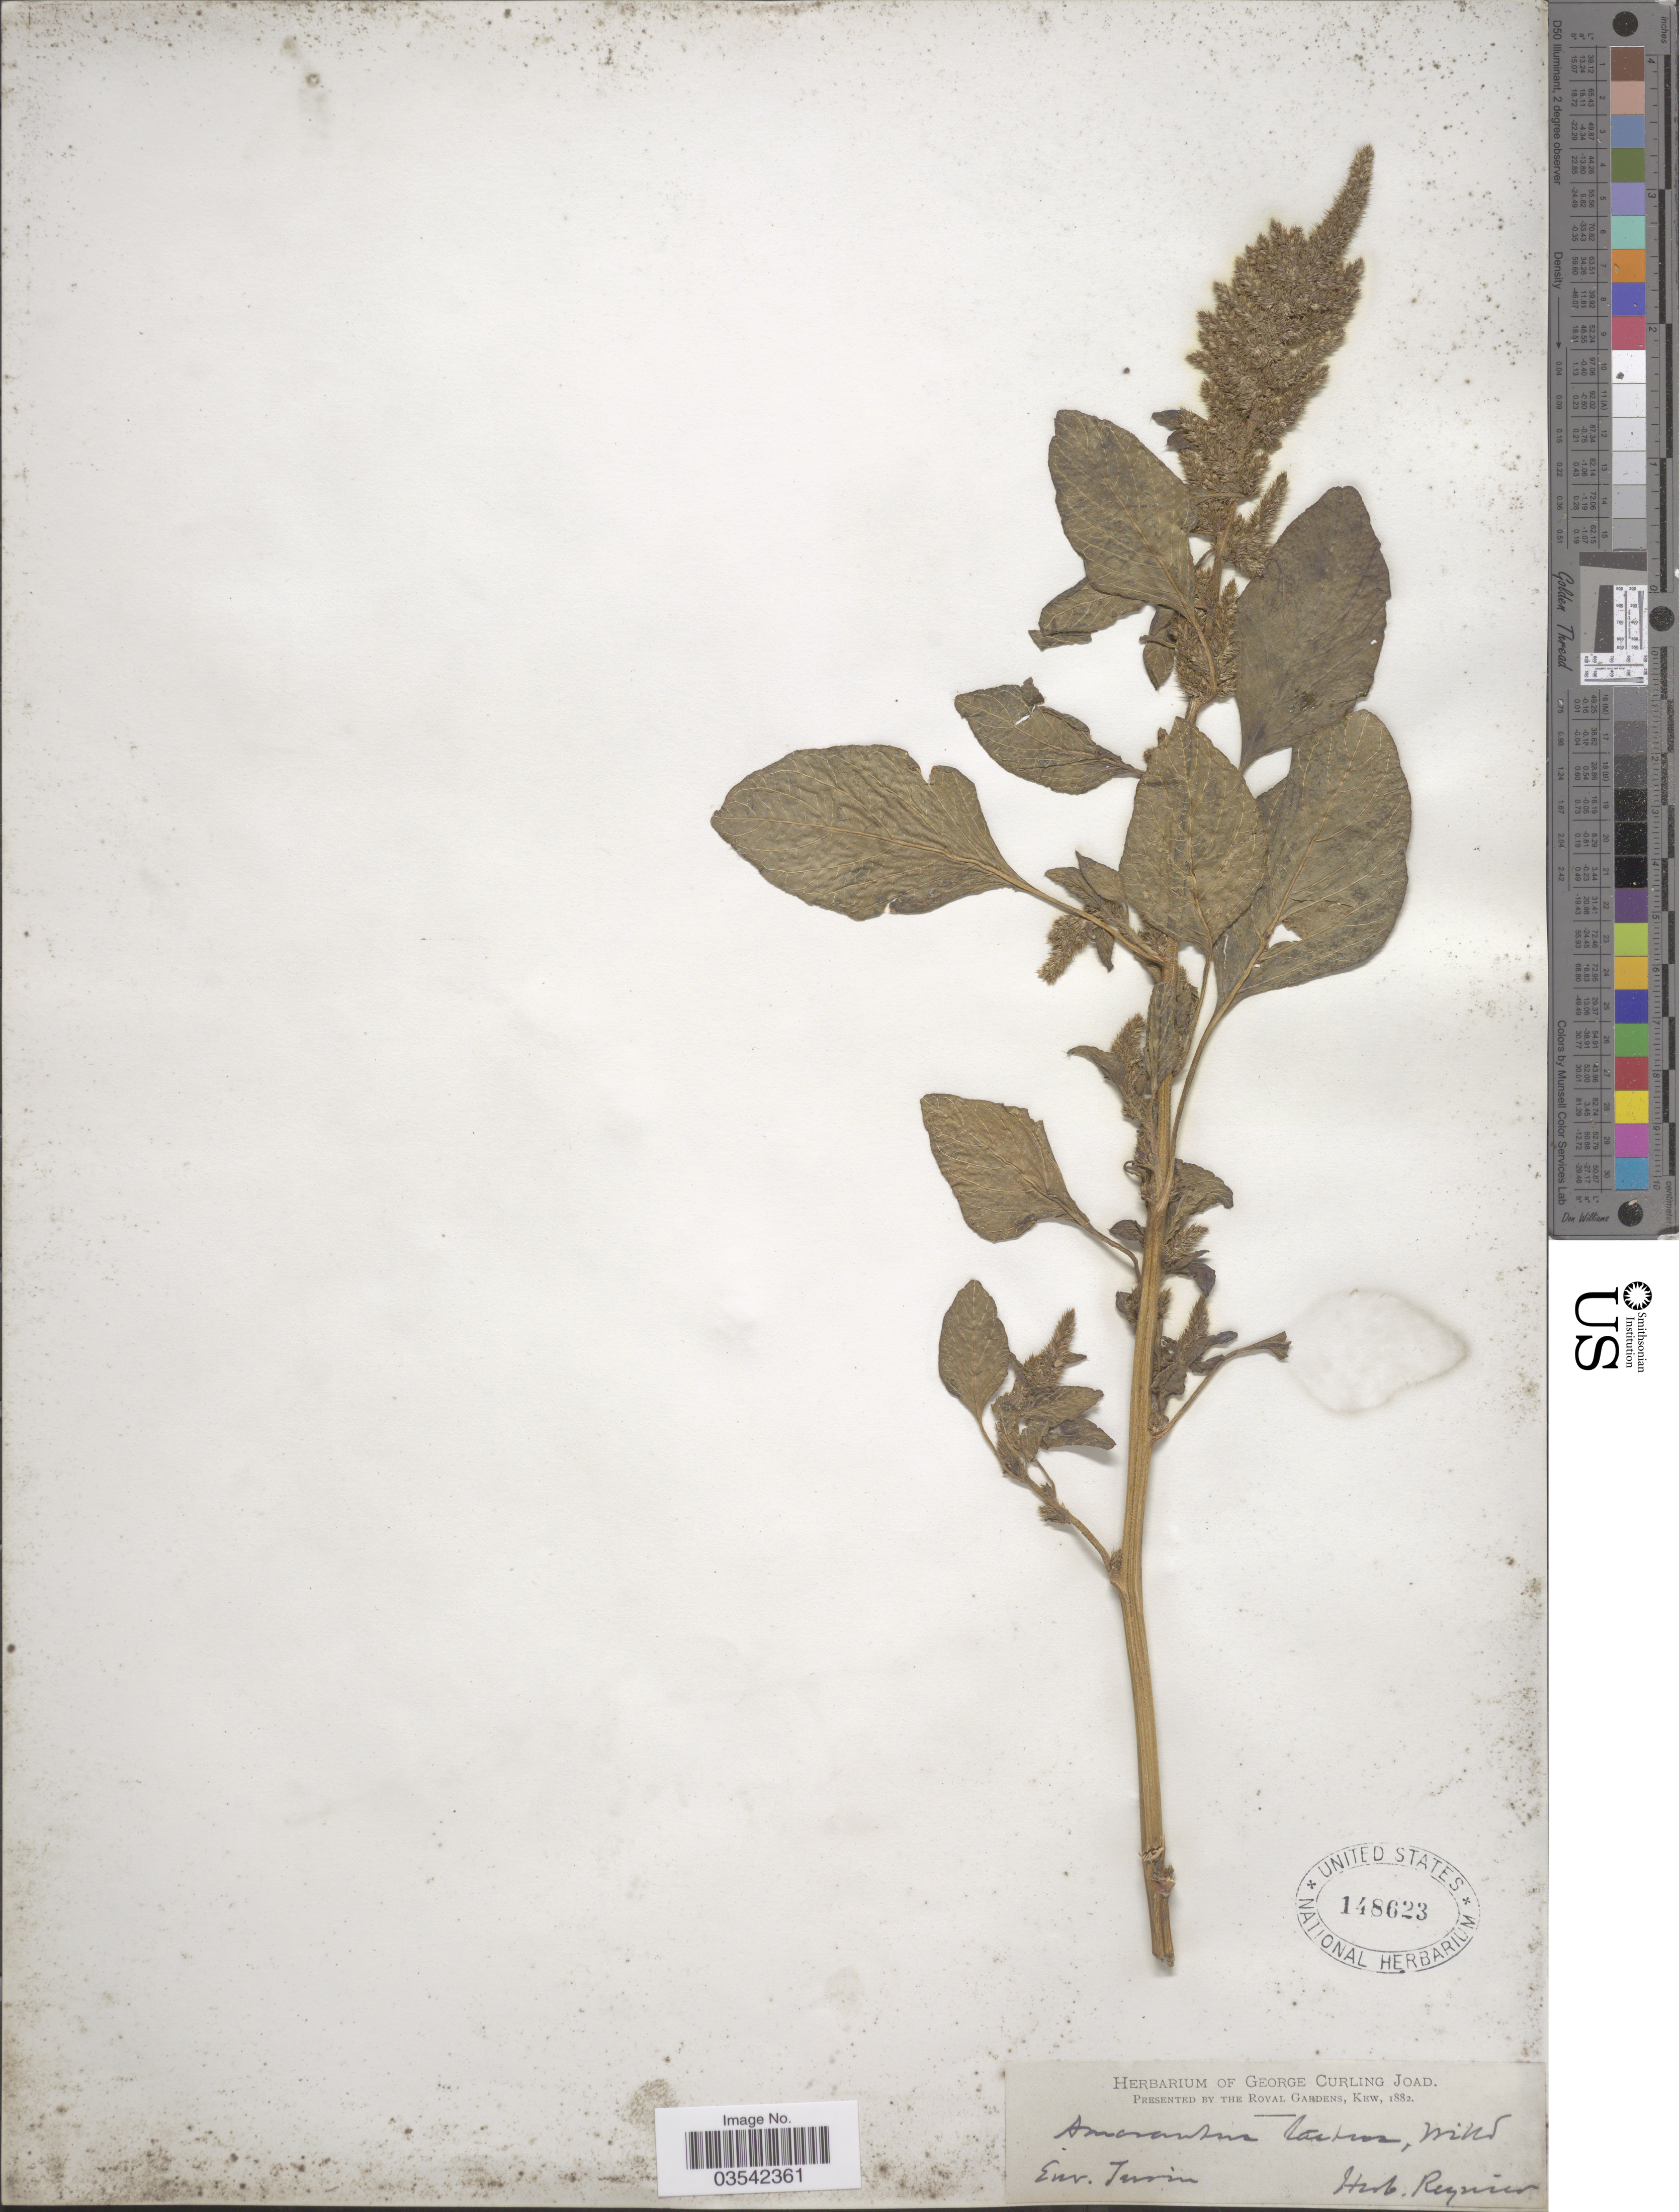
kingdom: Plantae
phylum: Tracheophyta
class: Magnoliopsida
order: Caryophyllales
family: Amaranthaceae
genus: Amaranthus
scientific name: Amaranthus laetus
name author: Willd.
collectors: Ex Herb. Reynier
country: Italy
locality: Env. Turin.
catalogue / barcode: US 148623